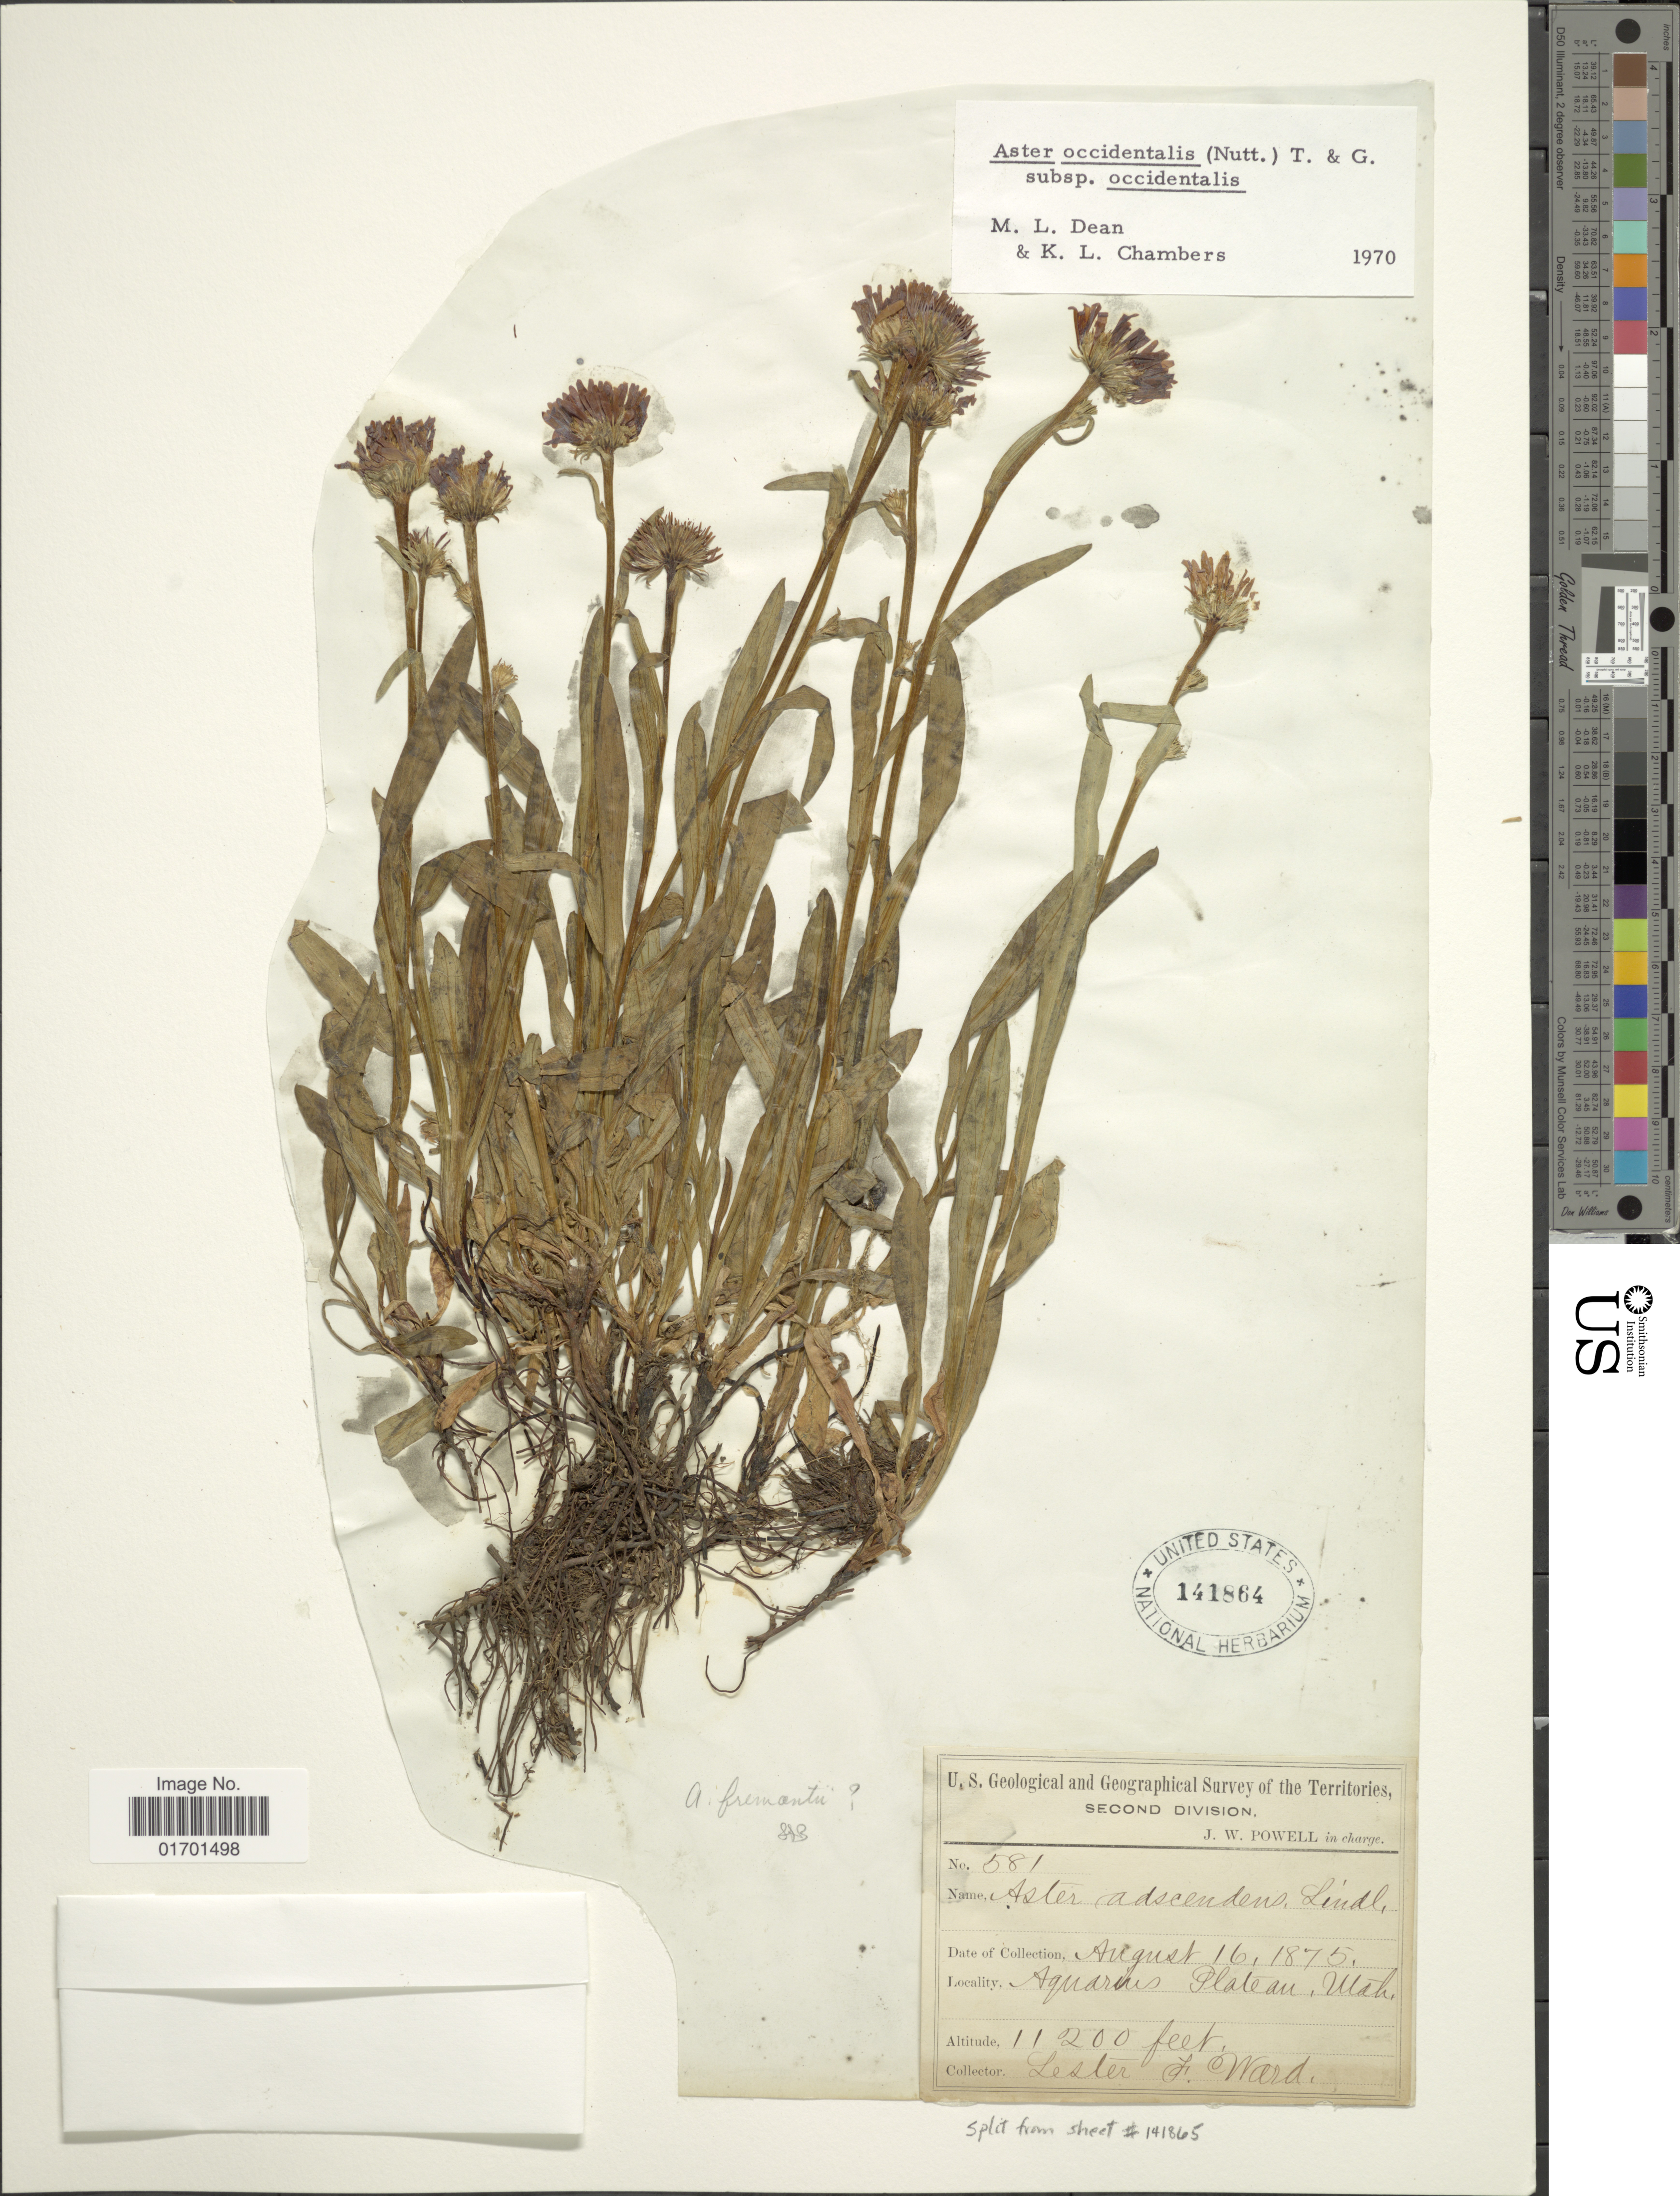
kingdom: Plantae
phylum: Tracheophyta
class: Magnoliopsida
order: Asterales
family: Asteraceae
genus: Symphyotrichum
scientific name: Symphyotrichum spathulatum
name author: (Lindl.) G.L. Nesom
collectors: L. F. Ward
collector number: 581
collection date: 1875-08-16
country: United States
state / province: Utah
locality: Aquarius Plateau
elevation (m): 3414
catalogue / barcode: US 141864